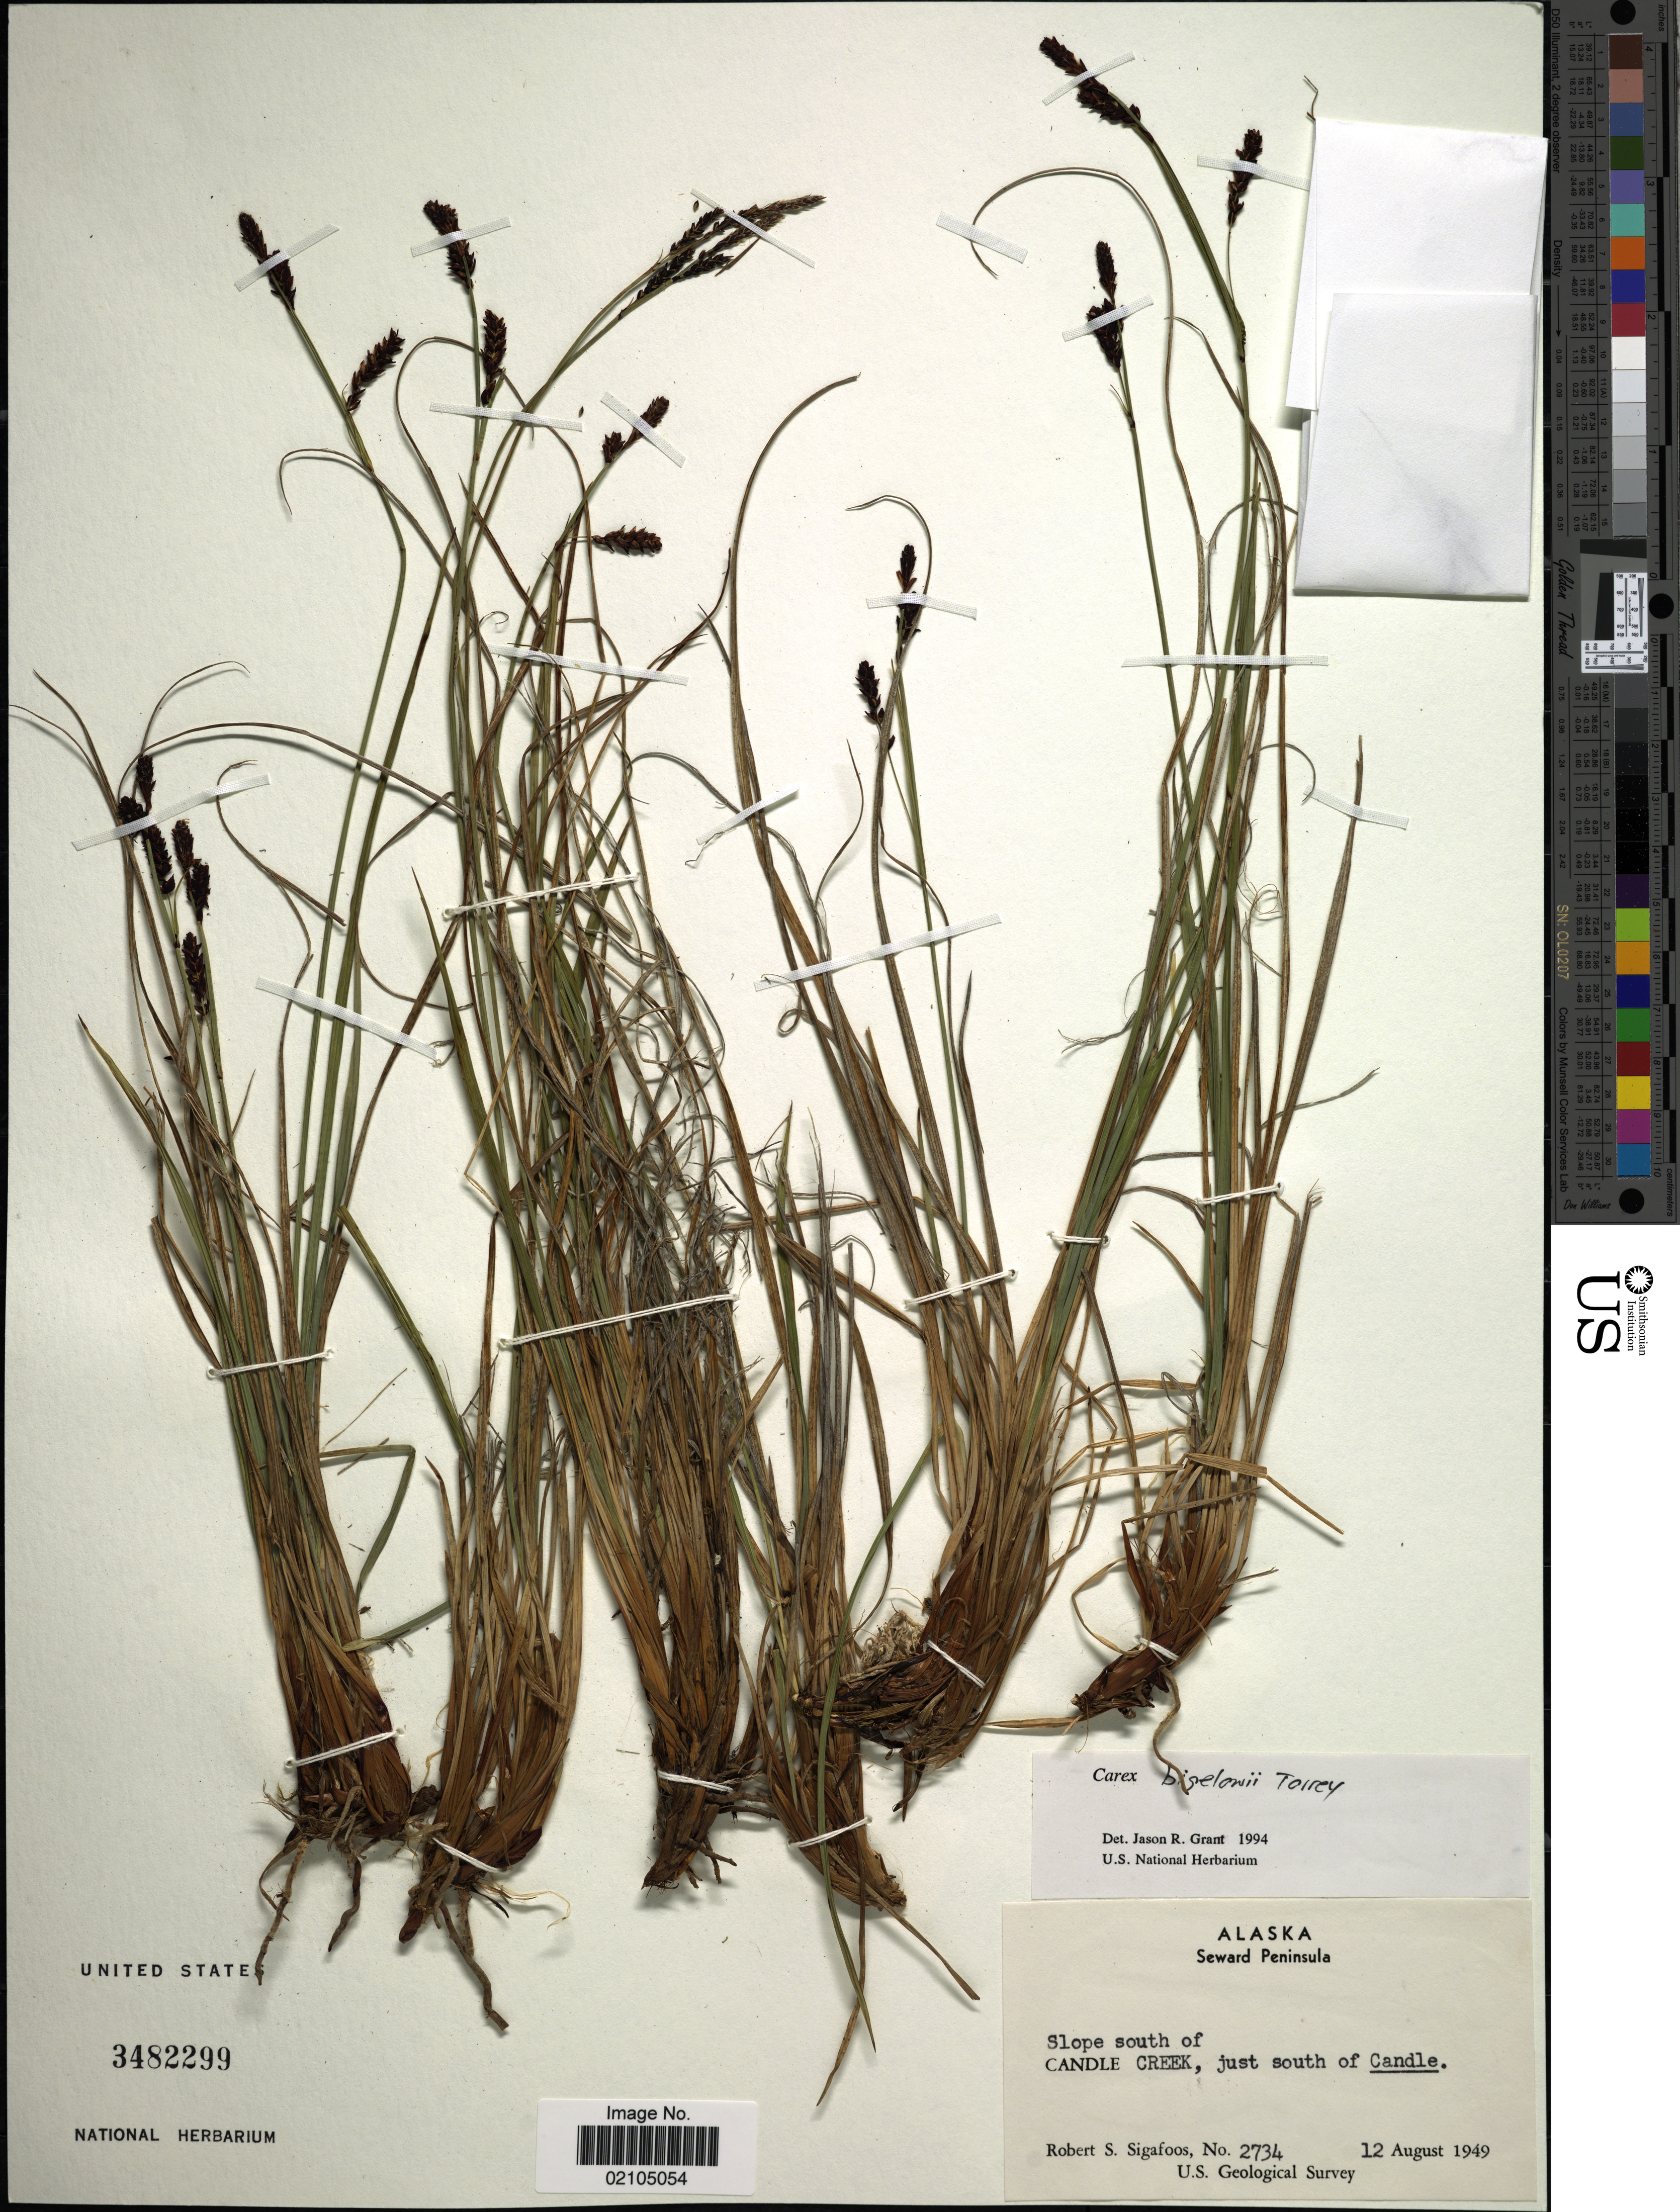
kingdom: Plantae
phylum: Tracheophyta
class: Liliopsida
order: Poales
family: Cyperaceae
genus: Carex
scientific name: Carex bigelowii subsp. lugens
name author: (Holm) T.V. Egorova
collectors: R. Sigafoos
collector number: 2734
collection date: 1949-08-12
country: United States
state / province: Alaska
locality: Seward Peninsula. Slope south of Candle Creek, just south of Candle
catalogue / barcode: US 3482299